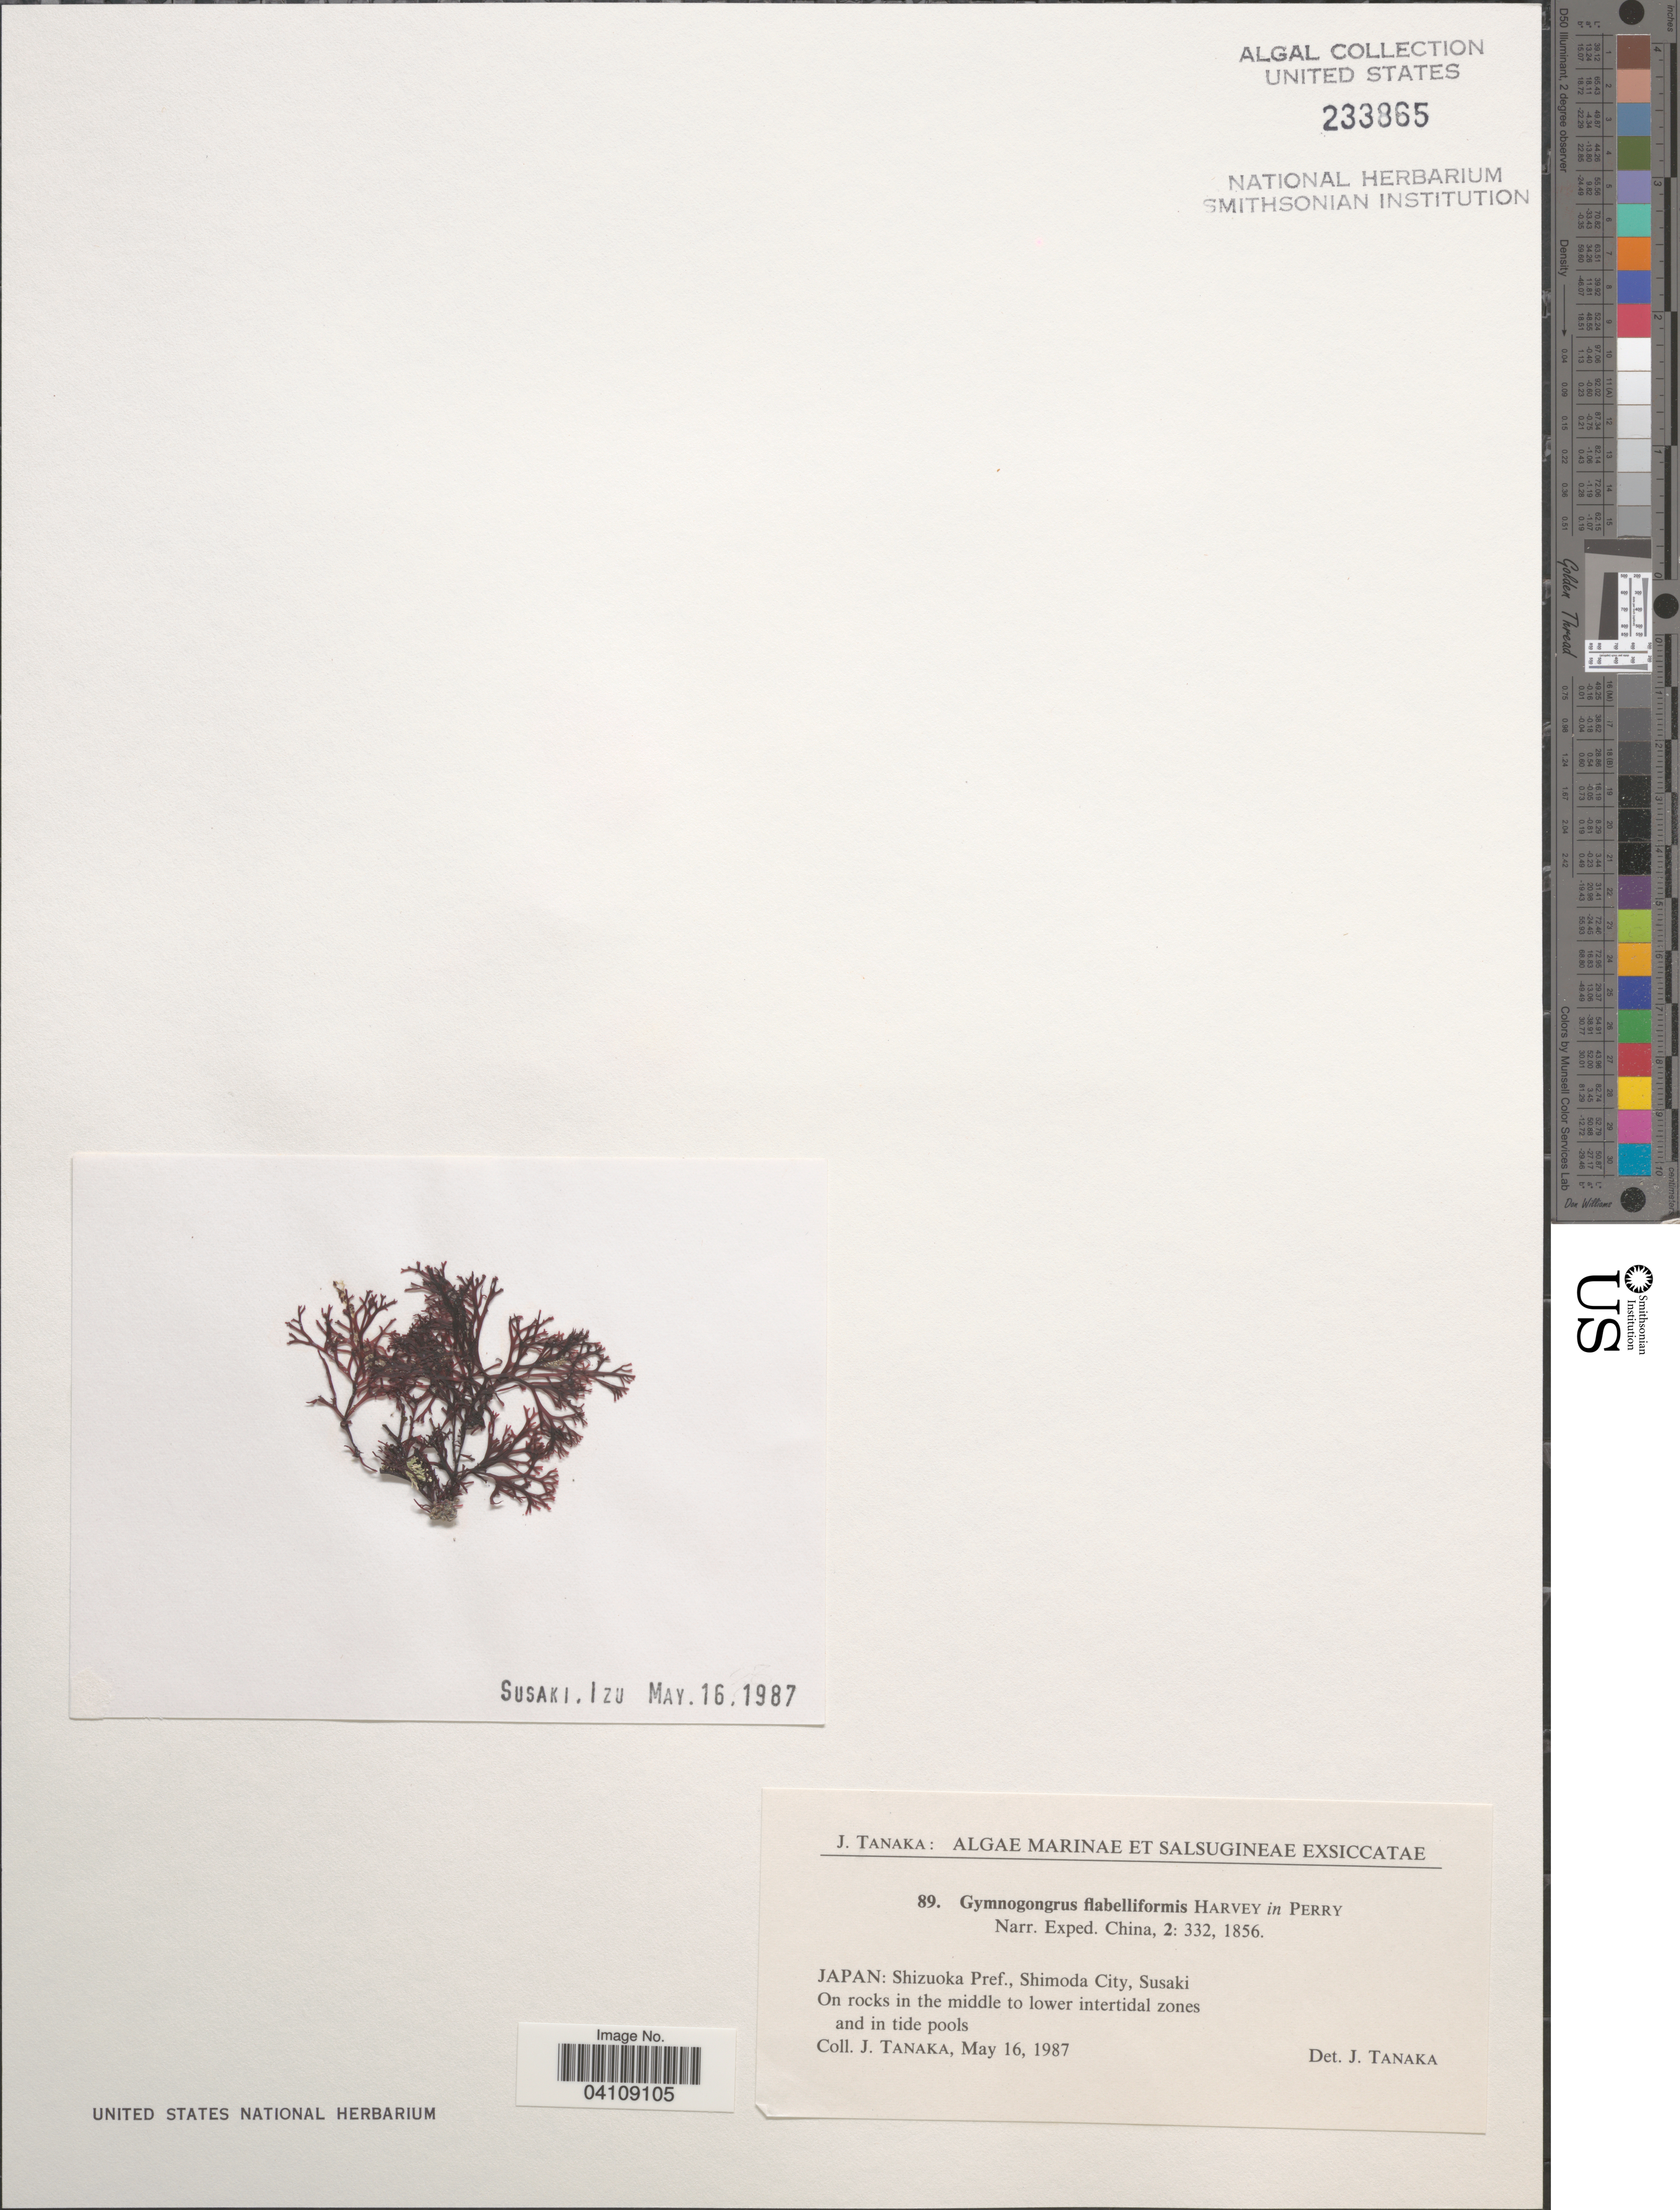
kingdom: Plantae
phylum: Rhodophyta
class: Florideophyceae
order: Gigartinales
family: Phyllophoraceae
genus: Ahnfeltiopsis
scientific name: Ahnfeltiopsis flabelliformis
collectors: J. Tanaka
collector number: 89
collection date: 1987-05-16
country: Japan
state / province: Sizuoka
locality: Shizuoka Pref., Shimoda City, Susaki.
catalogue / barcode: US 233865